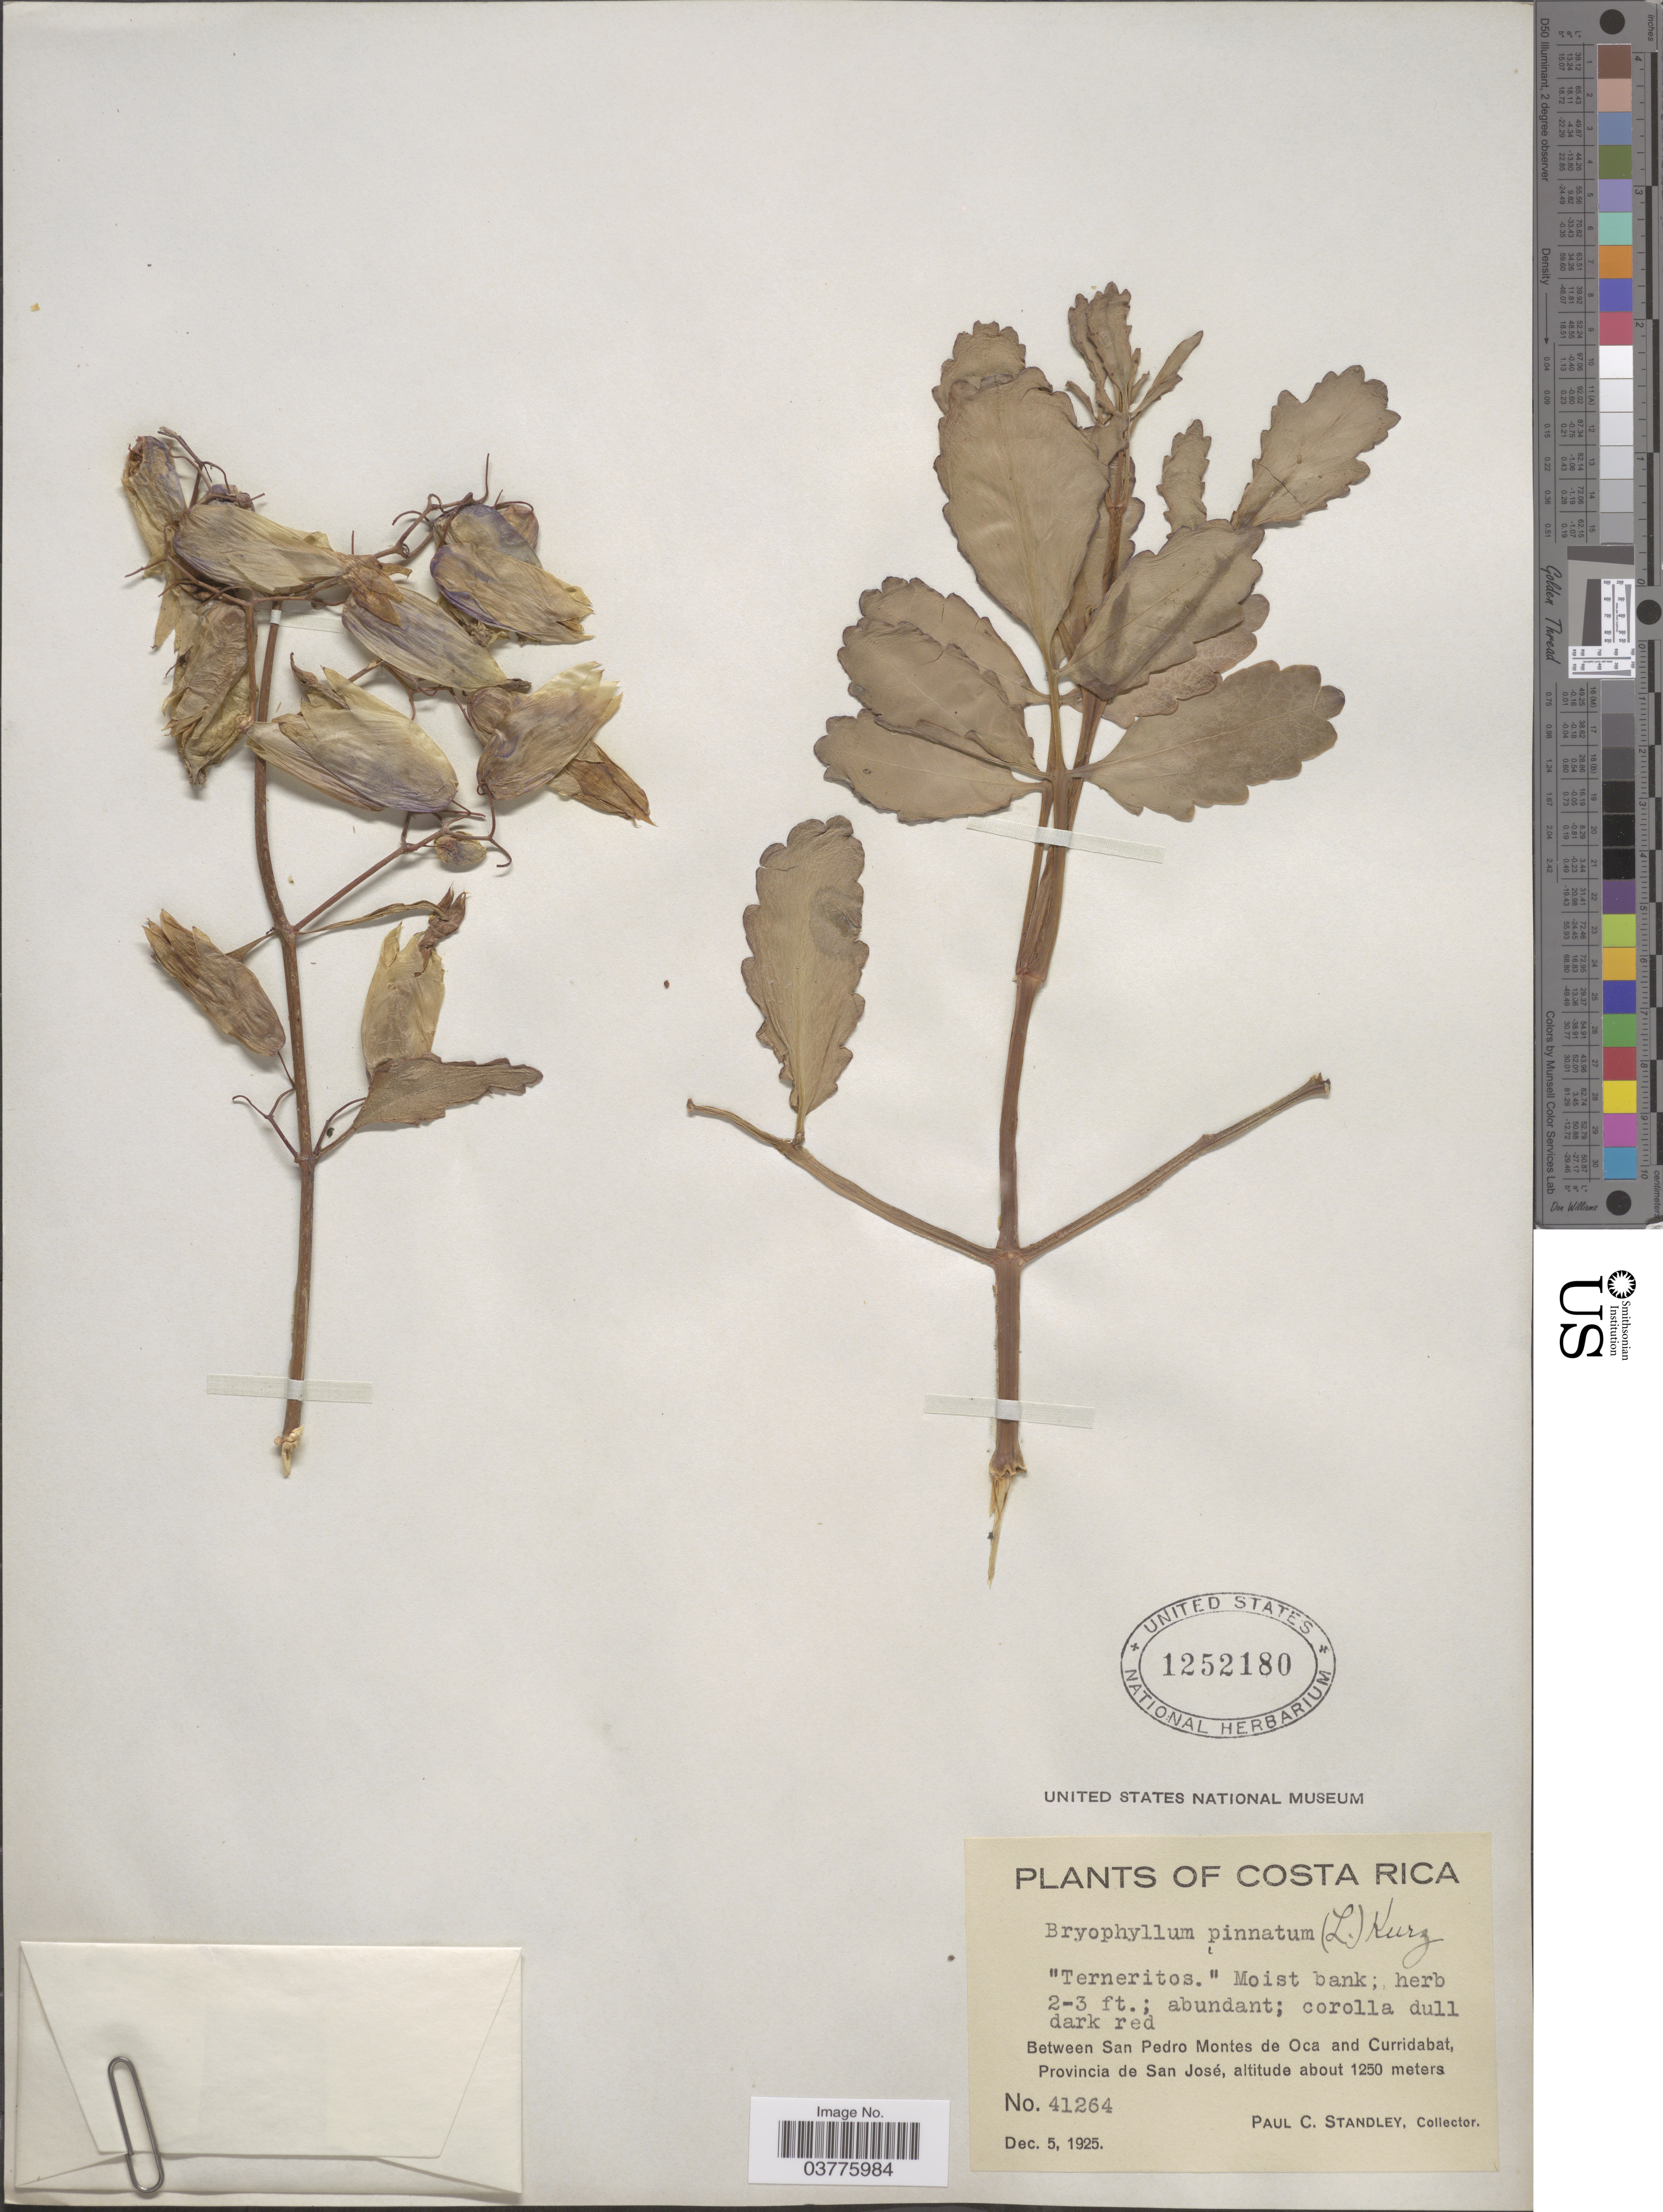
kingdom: Plantae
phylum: Tracheophyta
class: Magnoliopsida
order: Saxifragales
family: Crassulaceae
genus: Kalanchoe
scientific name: Kalanchoe pinnata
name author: (Lam.) Pers.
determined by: Strong, Mark T., (BOT), Smithsonian Institution - National Museum of Natural History (UNITED STATES)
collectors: P. C. Standley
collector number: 41264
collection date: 1925-12-05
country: Costa Rica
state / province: San José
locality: Between San Pedro Montes de Oca and Curridabat.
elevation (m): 1250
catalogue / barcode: US 1252180